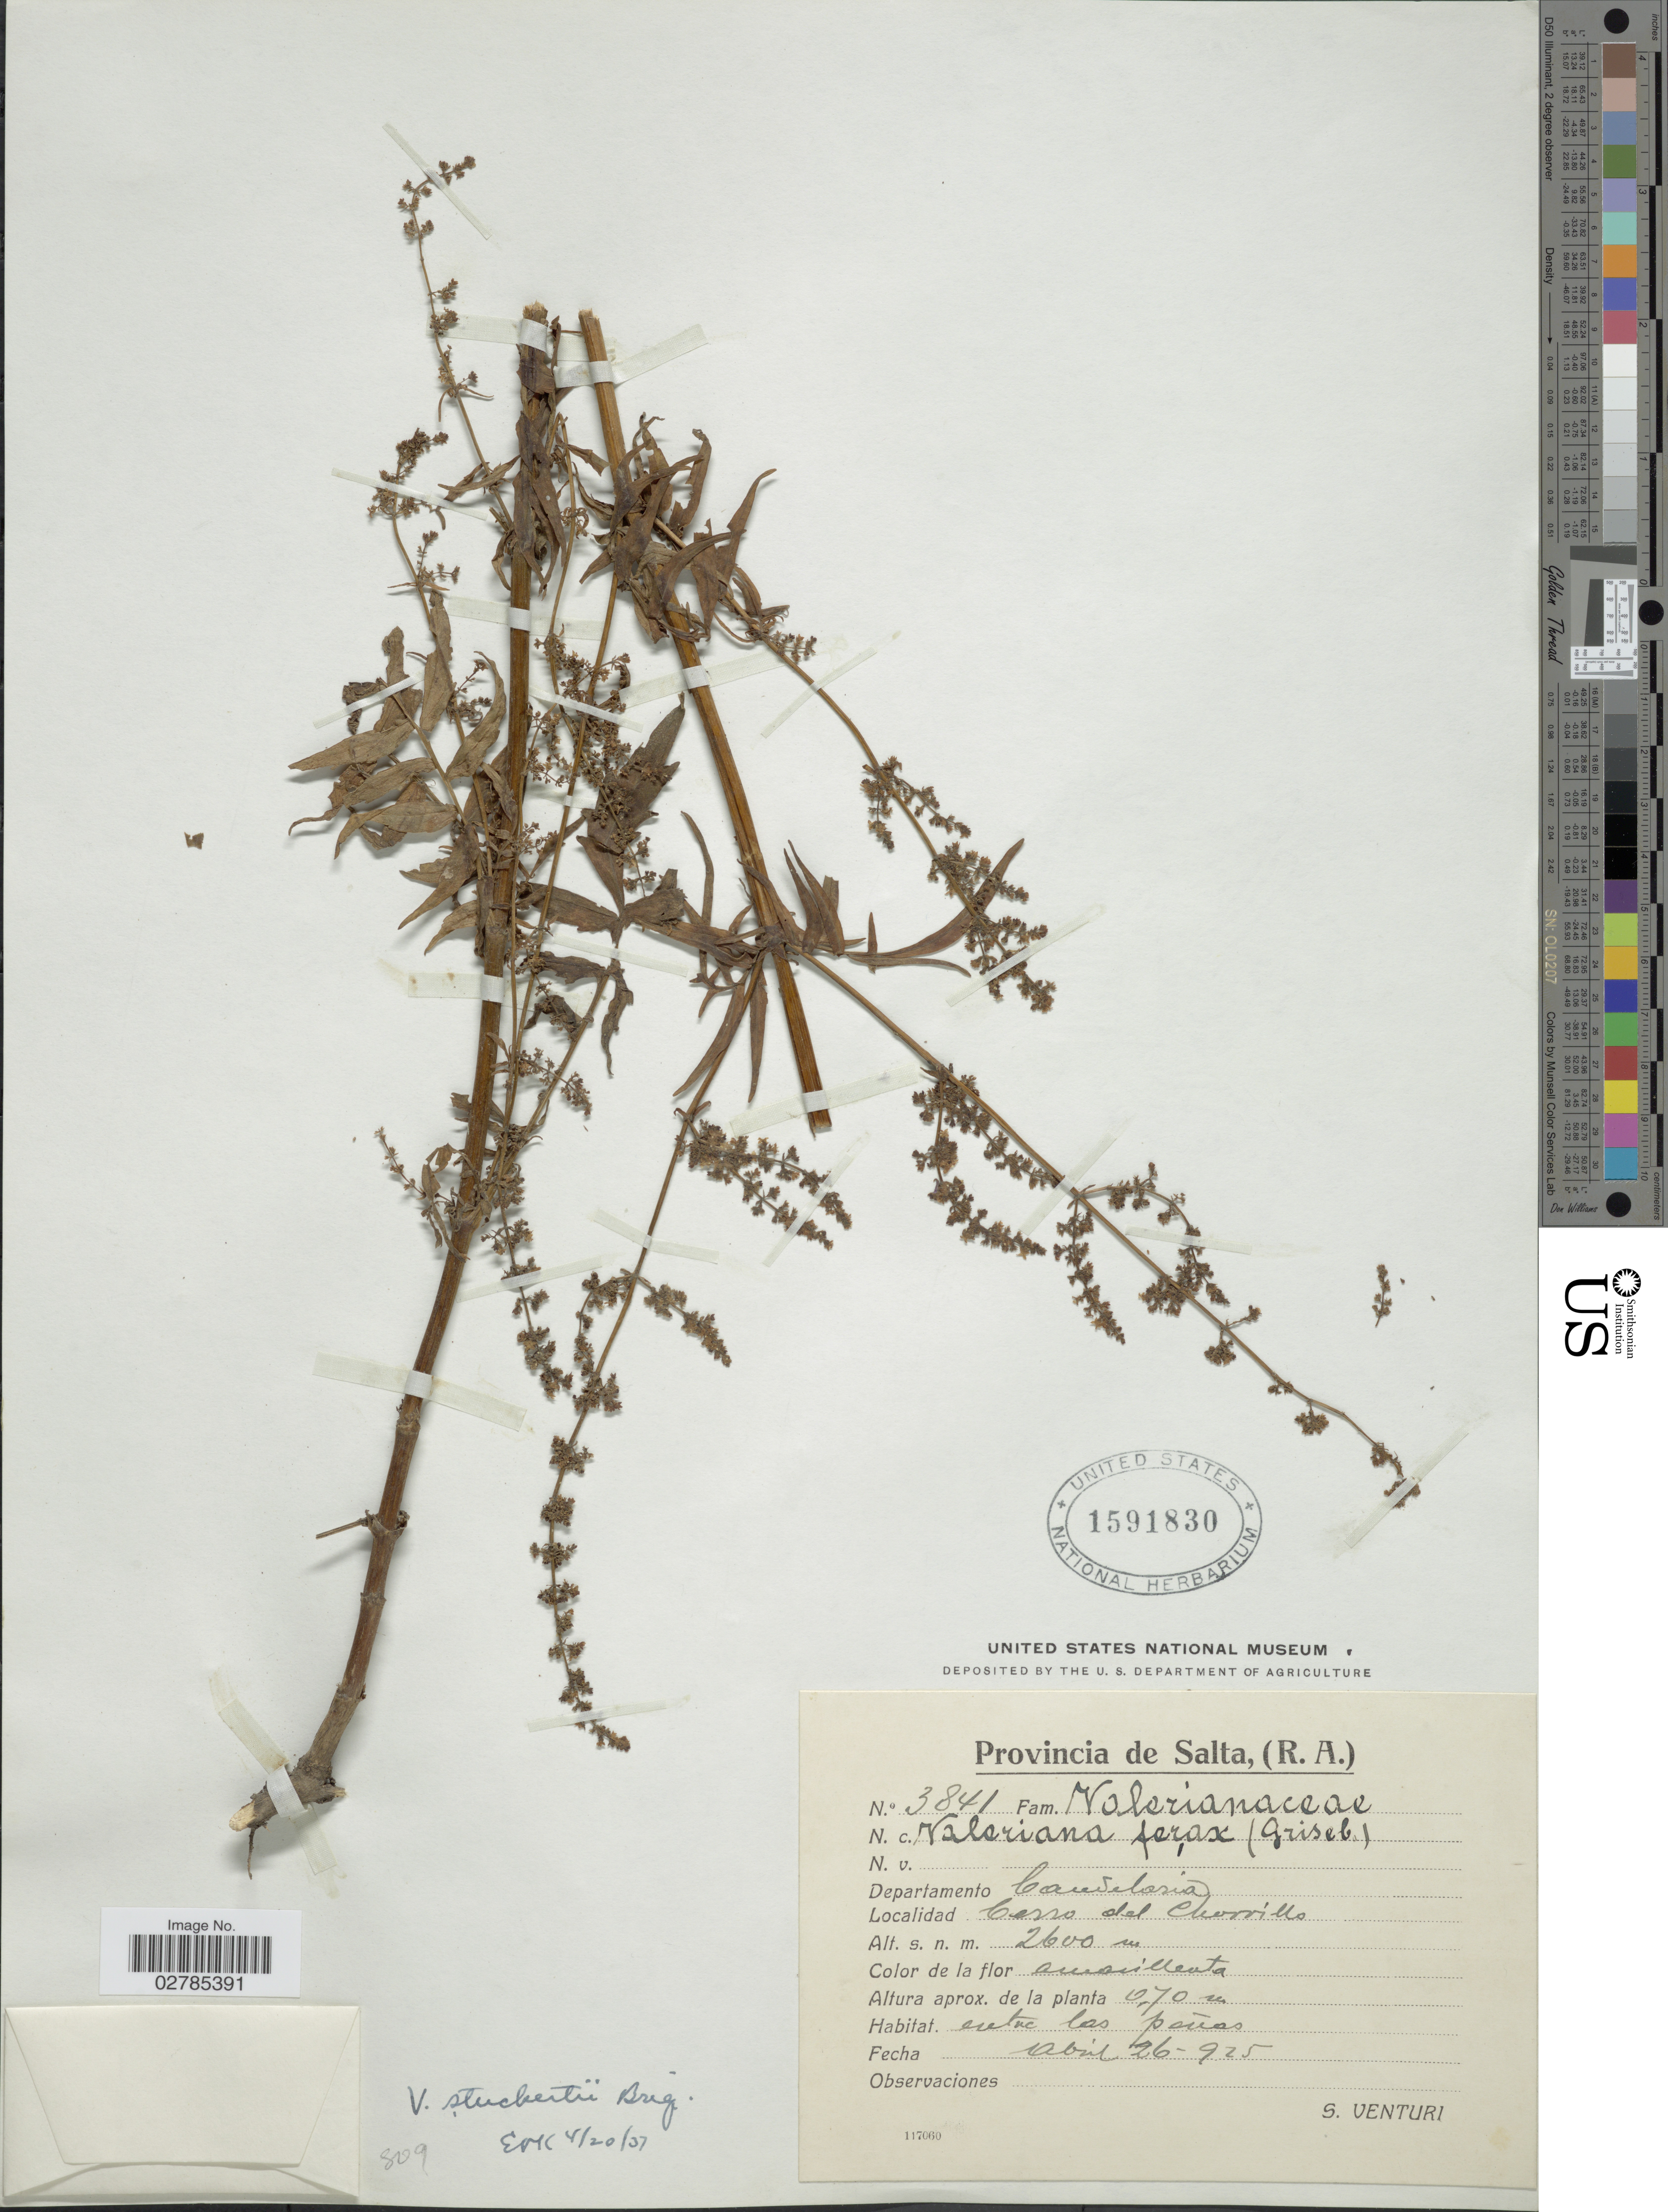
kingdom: Plantae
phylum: Tracheophyta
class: Magnoliopsida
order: Dipsacales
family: Caprifoliaceae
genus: Valeriana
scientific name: Valeriana stuckertii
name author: Briq.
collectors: S. Venturi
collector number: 3841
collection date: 1925-04-26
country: Argentina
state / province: Salta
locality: (R.A.). Departamento Candelaria. Cerro del Chorrillo.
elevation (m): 2600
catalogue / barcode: US 1591830